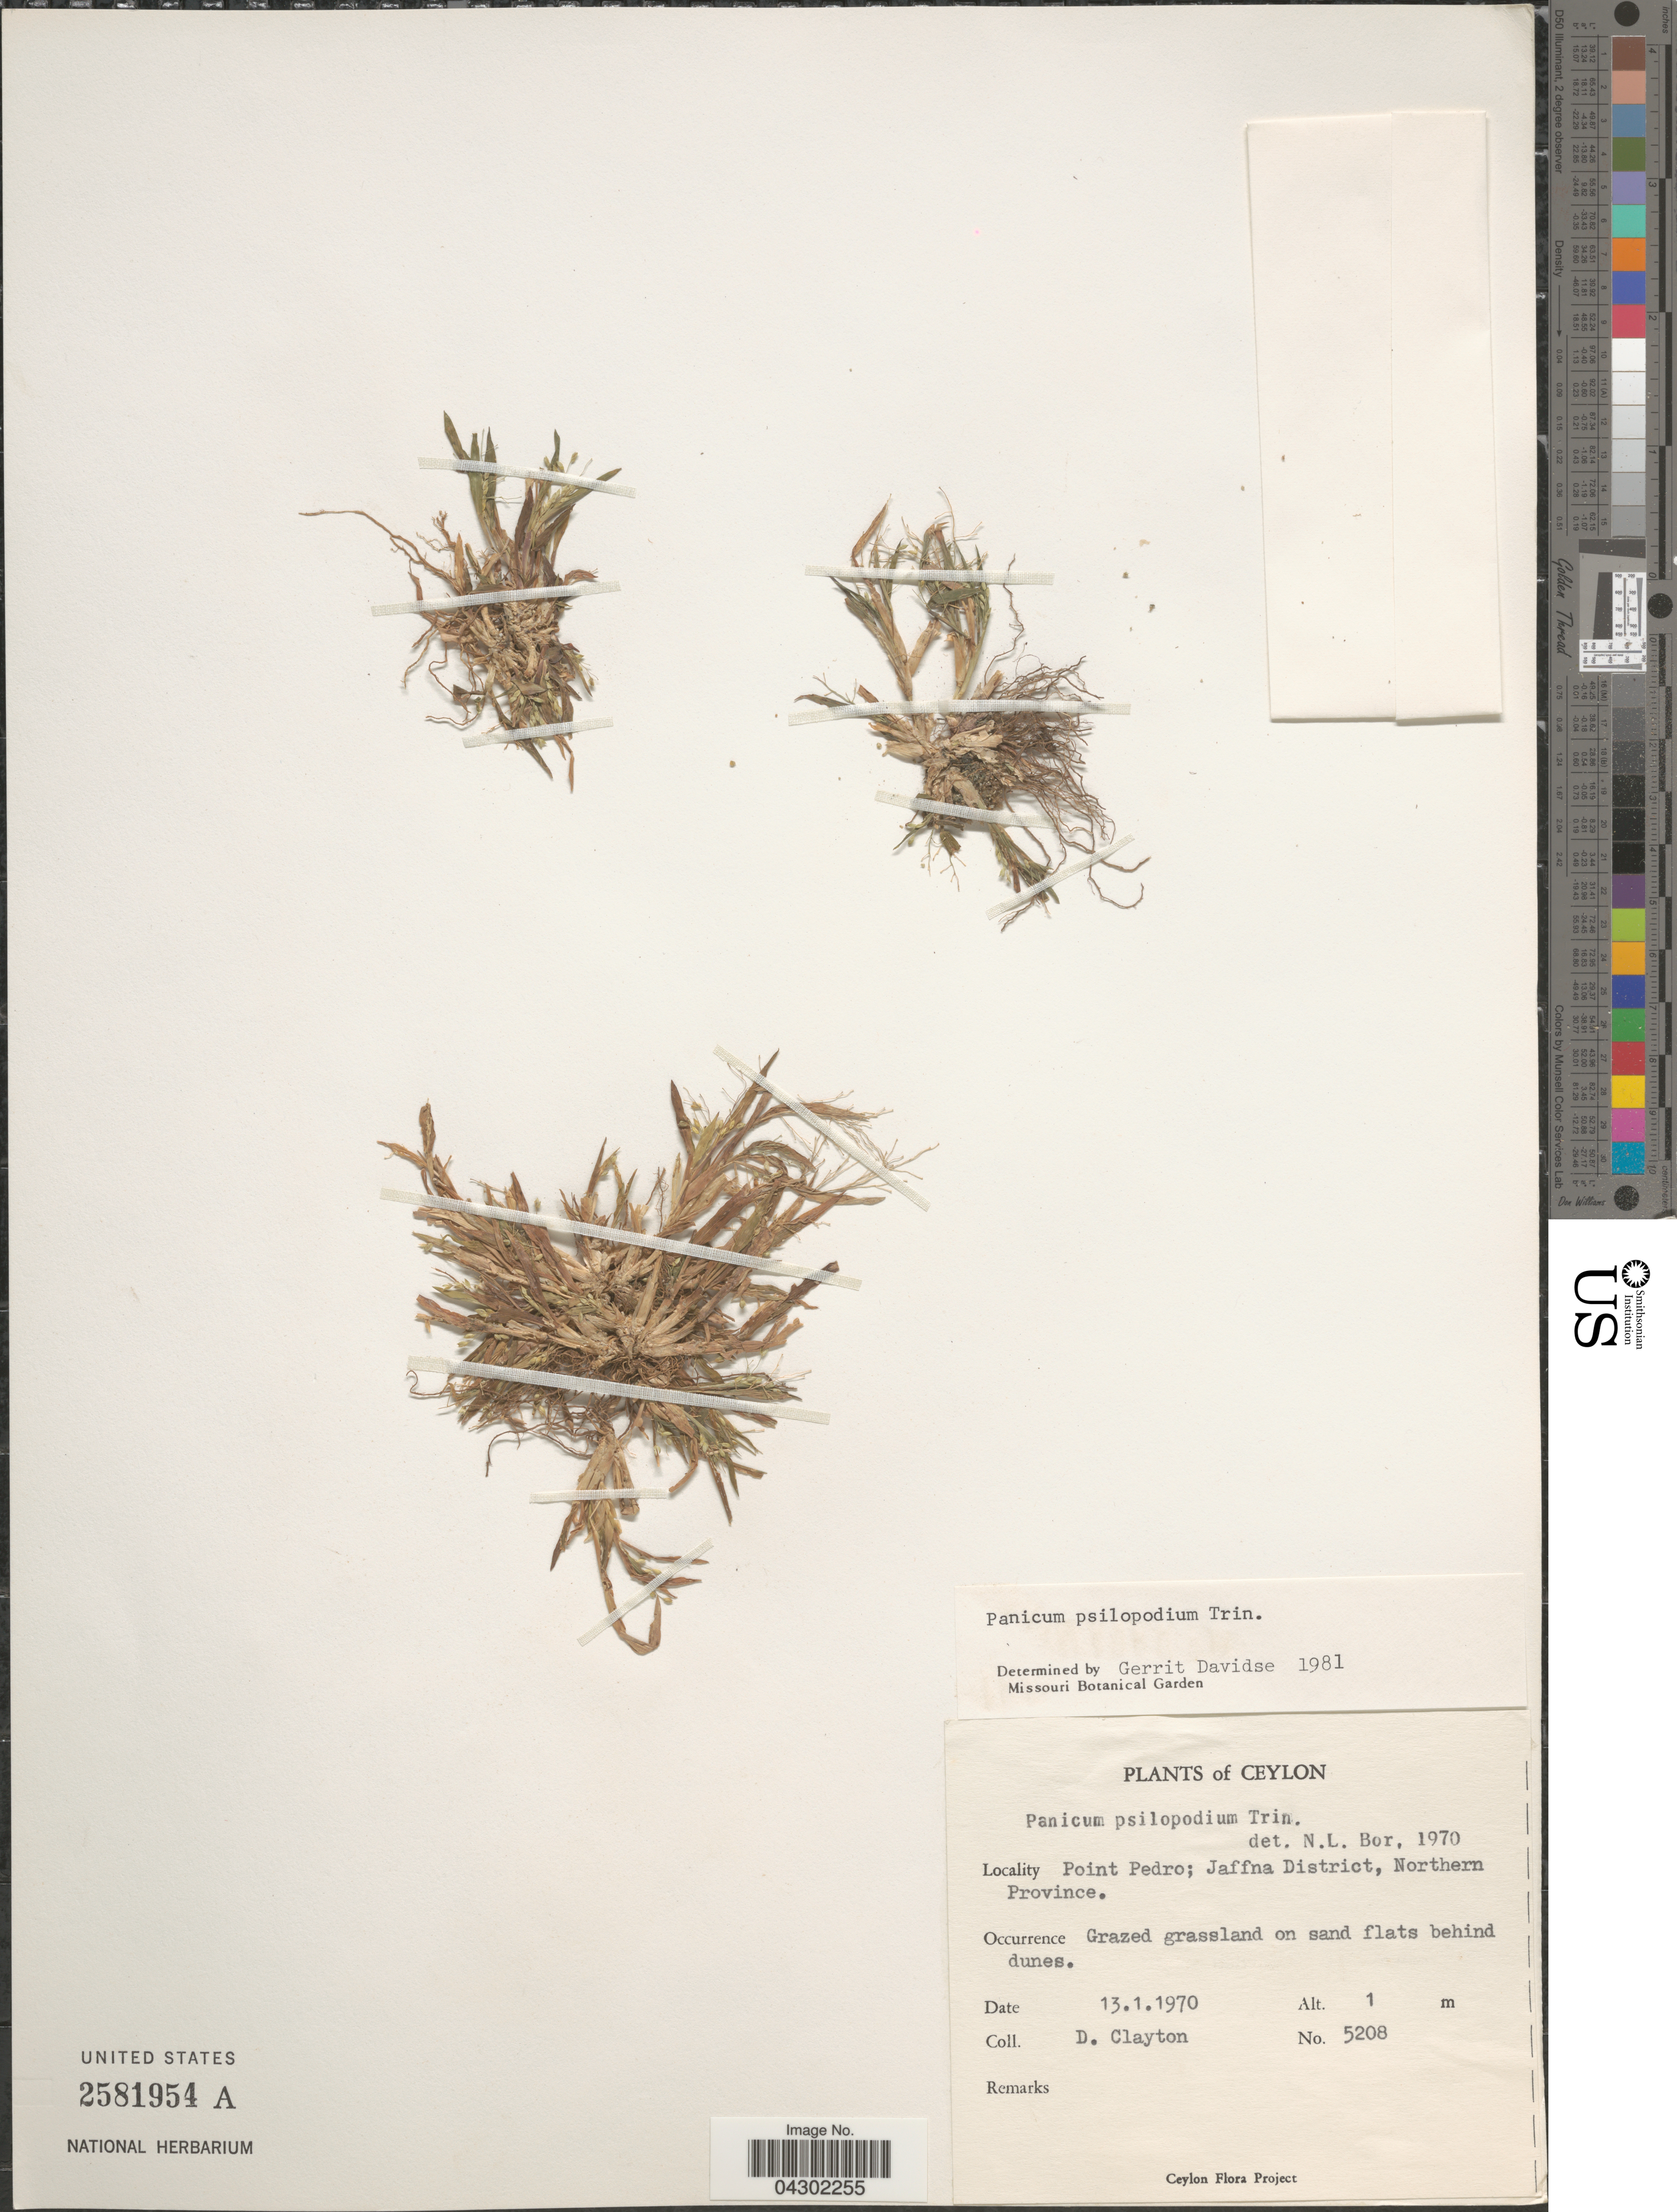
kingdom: Plantae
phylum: Tracheophyta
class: Liliopsida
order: Poales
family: Poaceae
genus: Panicum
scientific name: Panicum sumatrense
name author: P. Roth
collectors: D. Clayton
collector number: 5208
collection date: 1970-01-13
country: Sri Lanka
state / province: Northern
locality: Ceylon. Point Pedro; Jaffna District.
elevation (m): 1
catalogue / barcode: US 2581954A